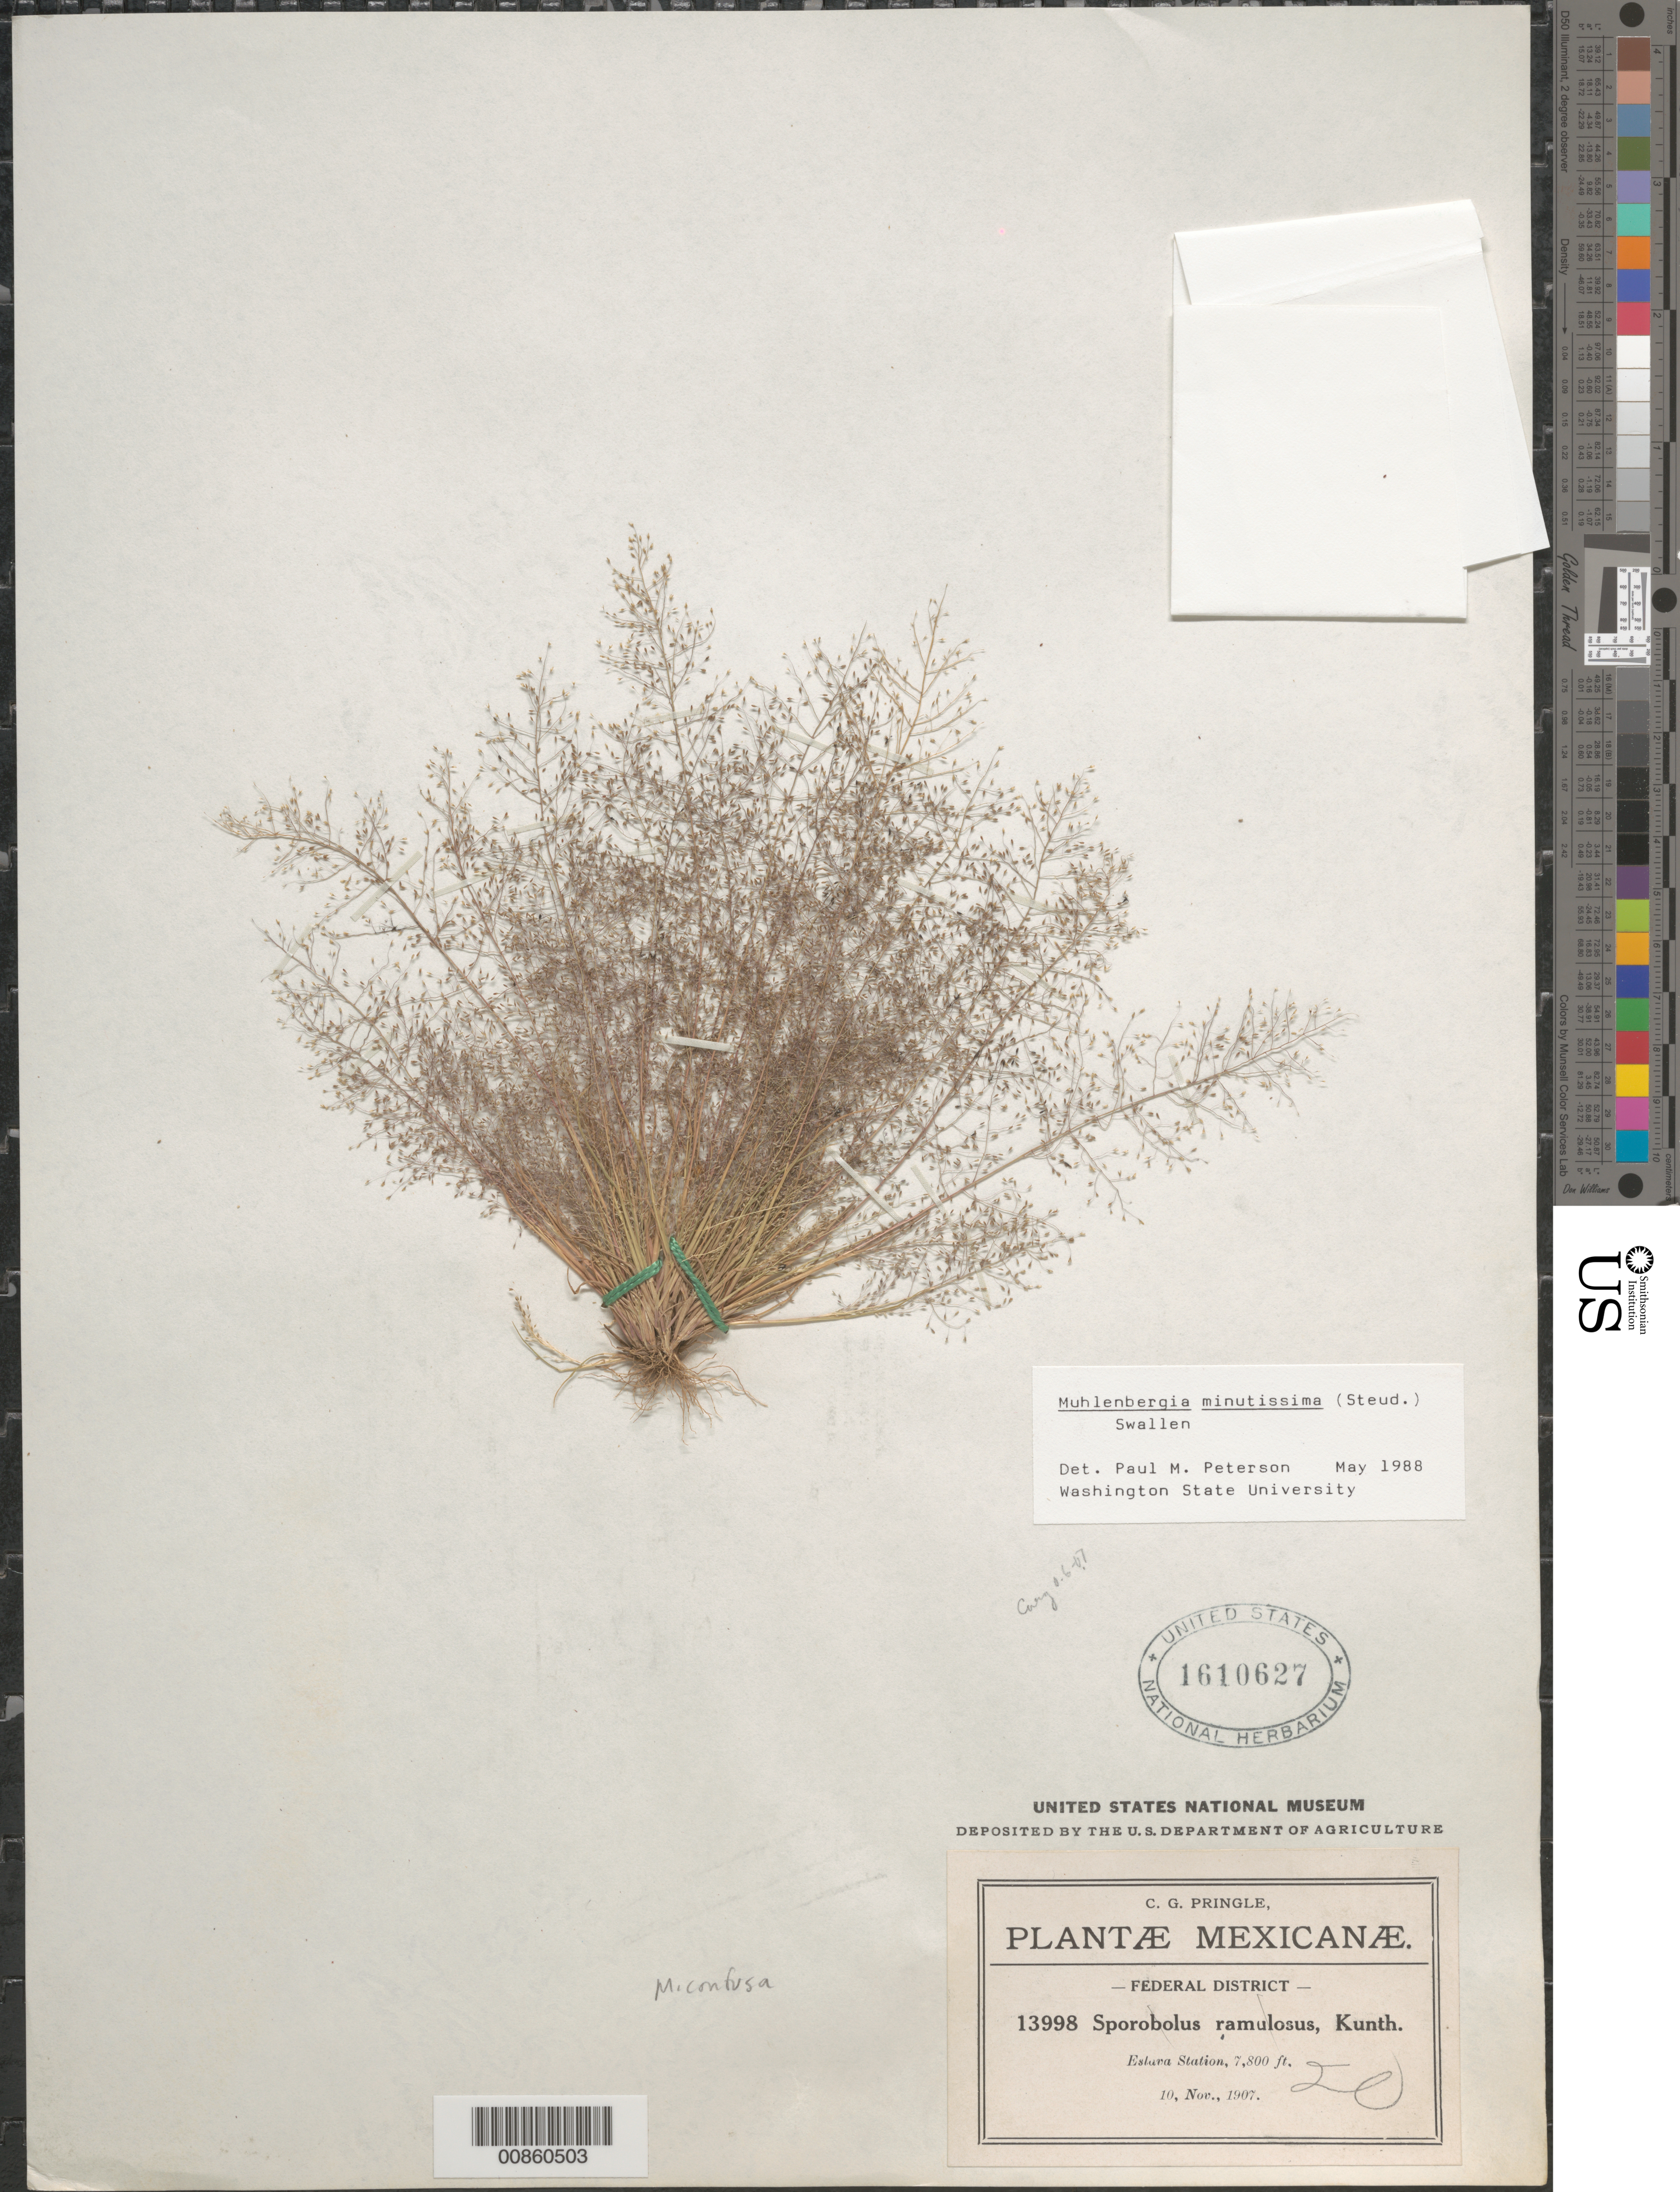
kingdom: Plantae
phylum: Tracheophyta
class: Liliopsida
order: Poales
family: Poaceae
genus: Muhlenbergia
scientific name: Muhlenbergia minutissima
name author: (Steud.) Swallen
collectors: C. G. Pringle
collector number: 13998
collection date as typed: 10 Nov 1907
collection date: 1907-11-10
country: Mexico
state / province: Distrito Federal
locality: Eslava Station, D.F.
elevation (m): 2377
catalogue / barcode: US 1610627